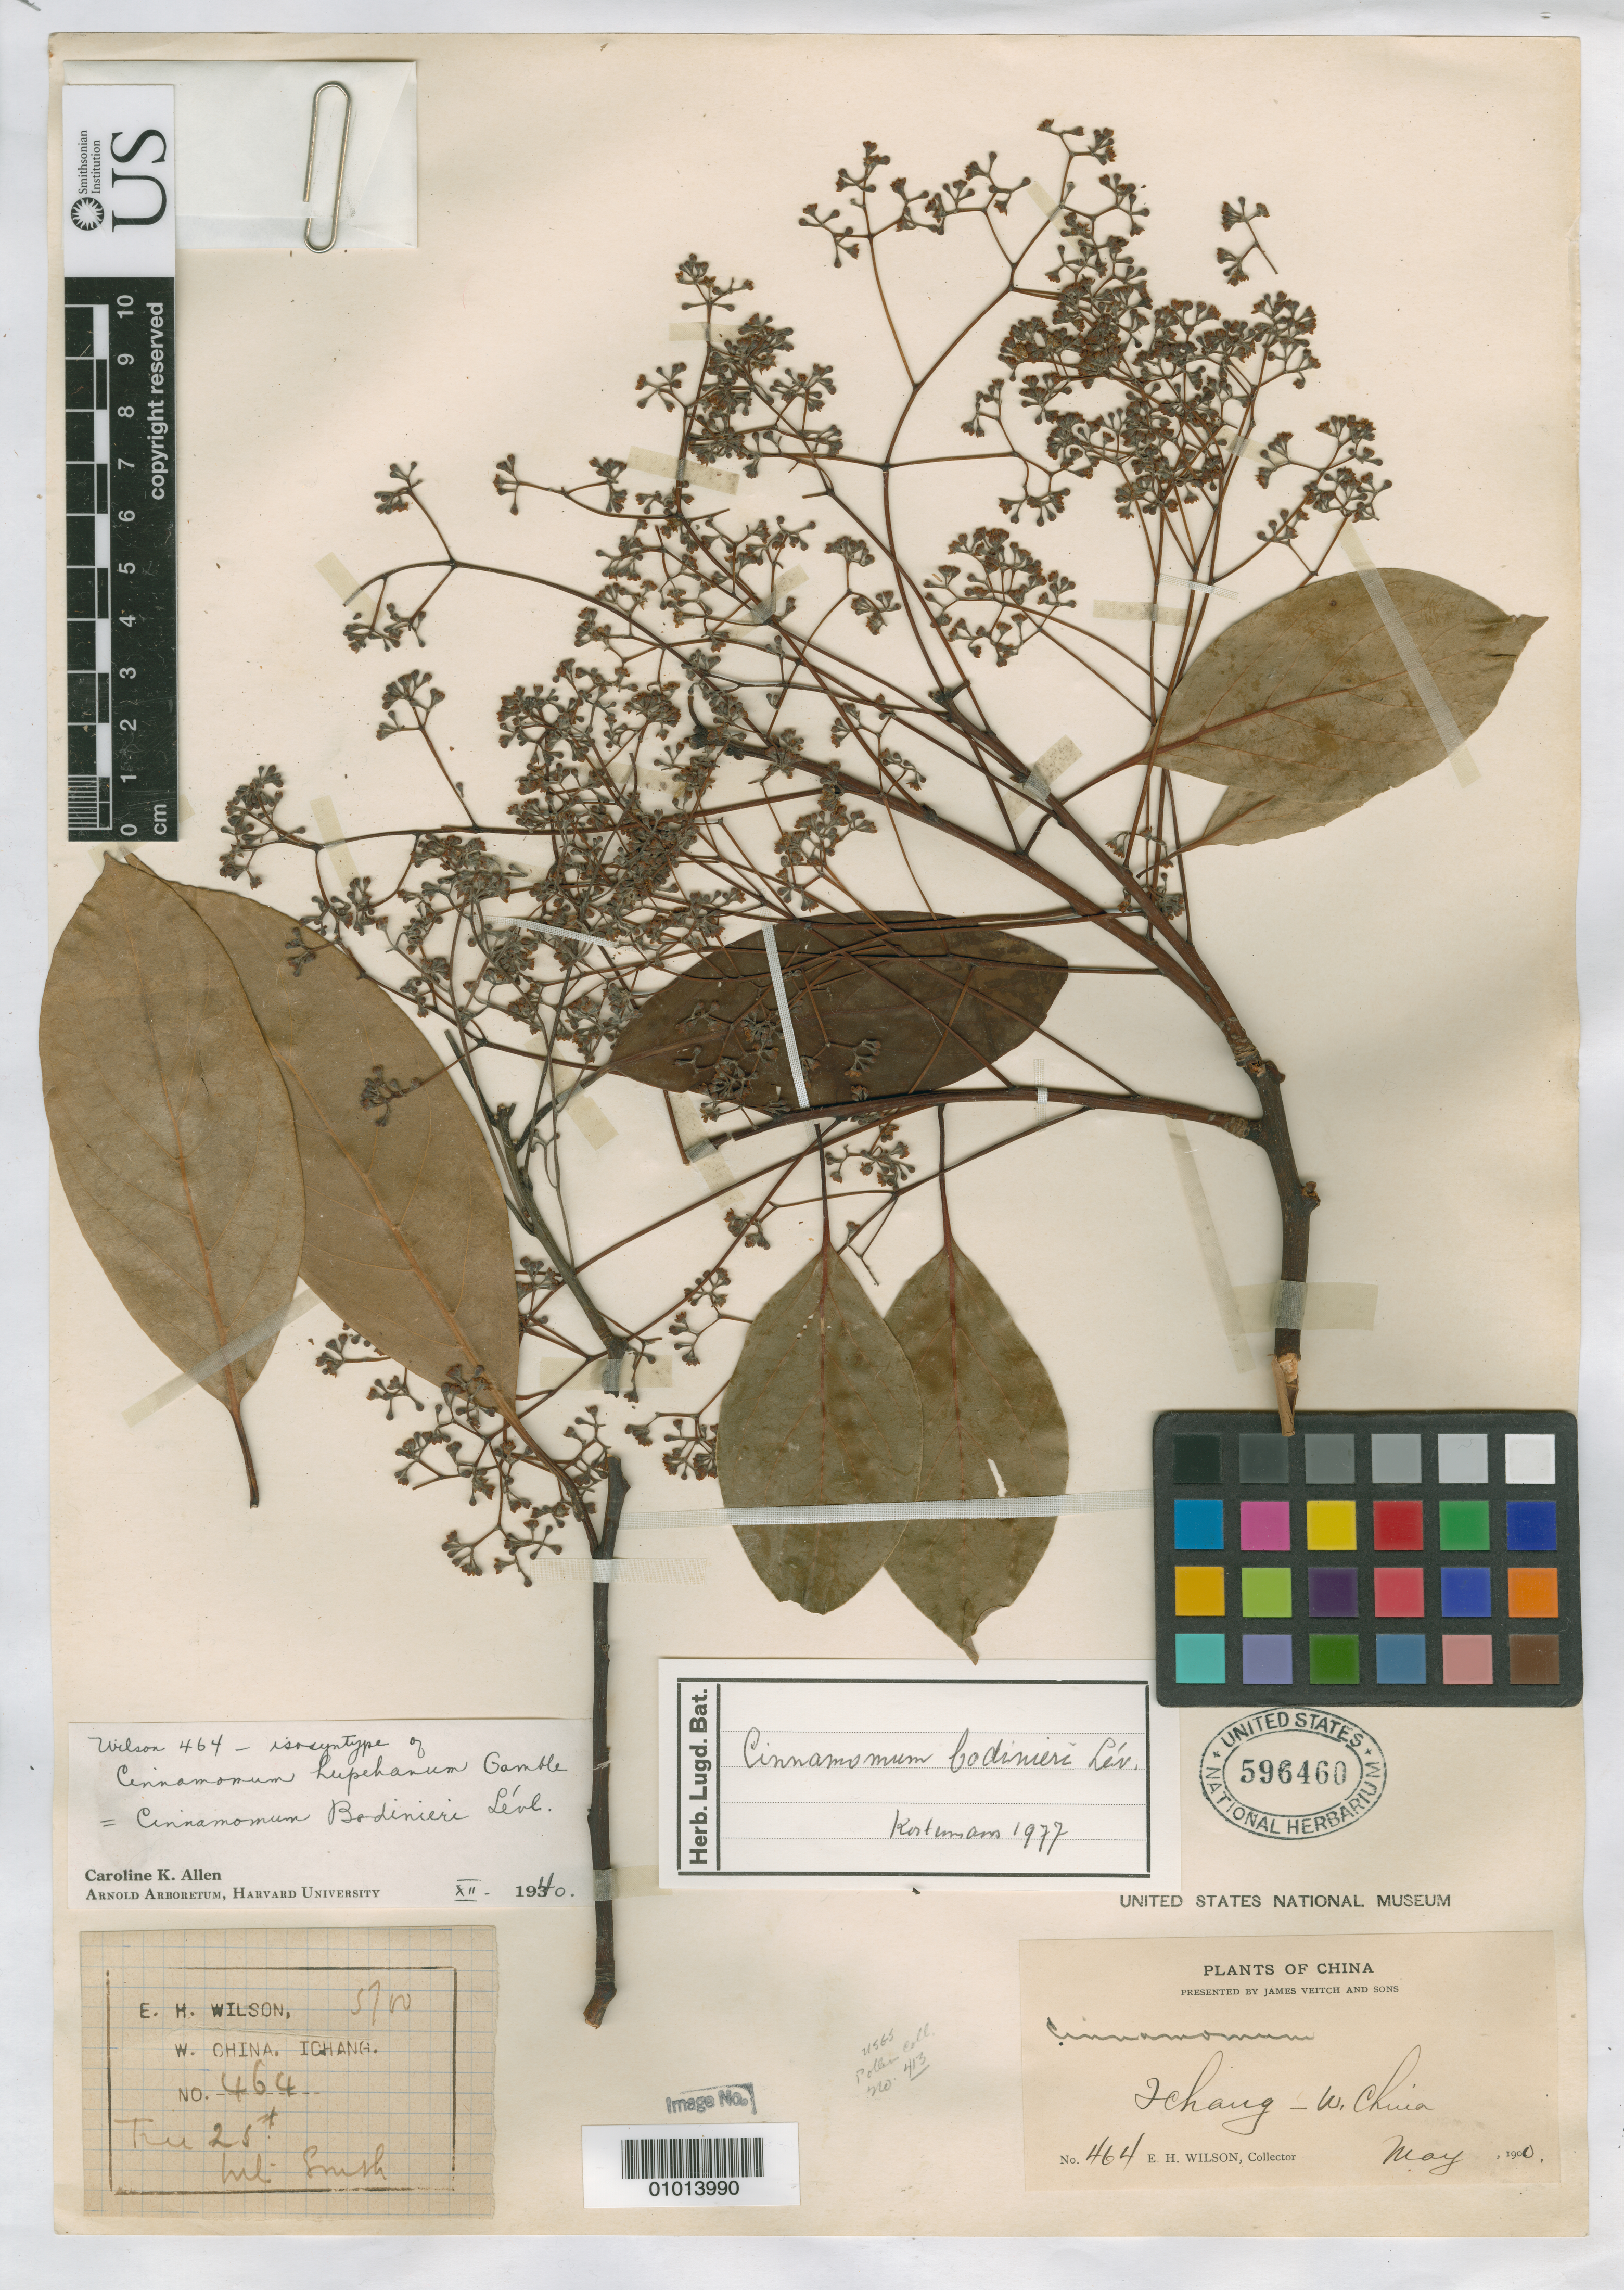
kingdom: Plantae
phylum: Tracheophyta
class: Magnoliopsida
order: Laurales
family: Lauraceae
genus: Cinnamomum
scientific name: Cinnamomum hupehanum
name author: Gamble in Sarg.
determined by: Allen, C. K.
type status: Isosyntype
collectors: E. H. Wilson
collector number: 464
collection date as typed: May 1900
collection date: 1900-05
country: China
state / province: Hubei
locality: Ichang, Western China.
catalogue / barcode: US 596460